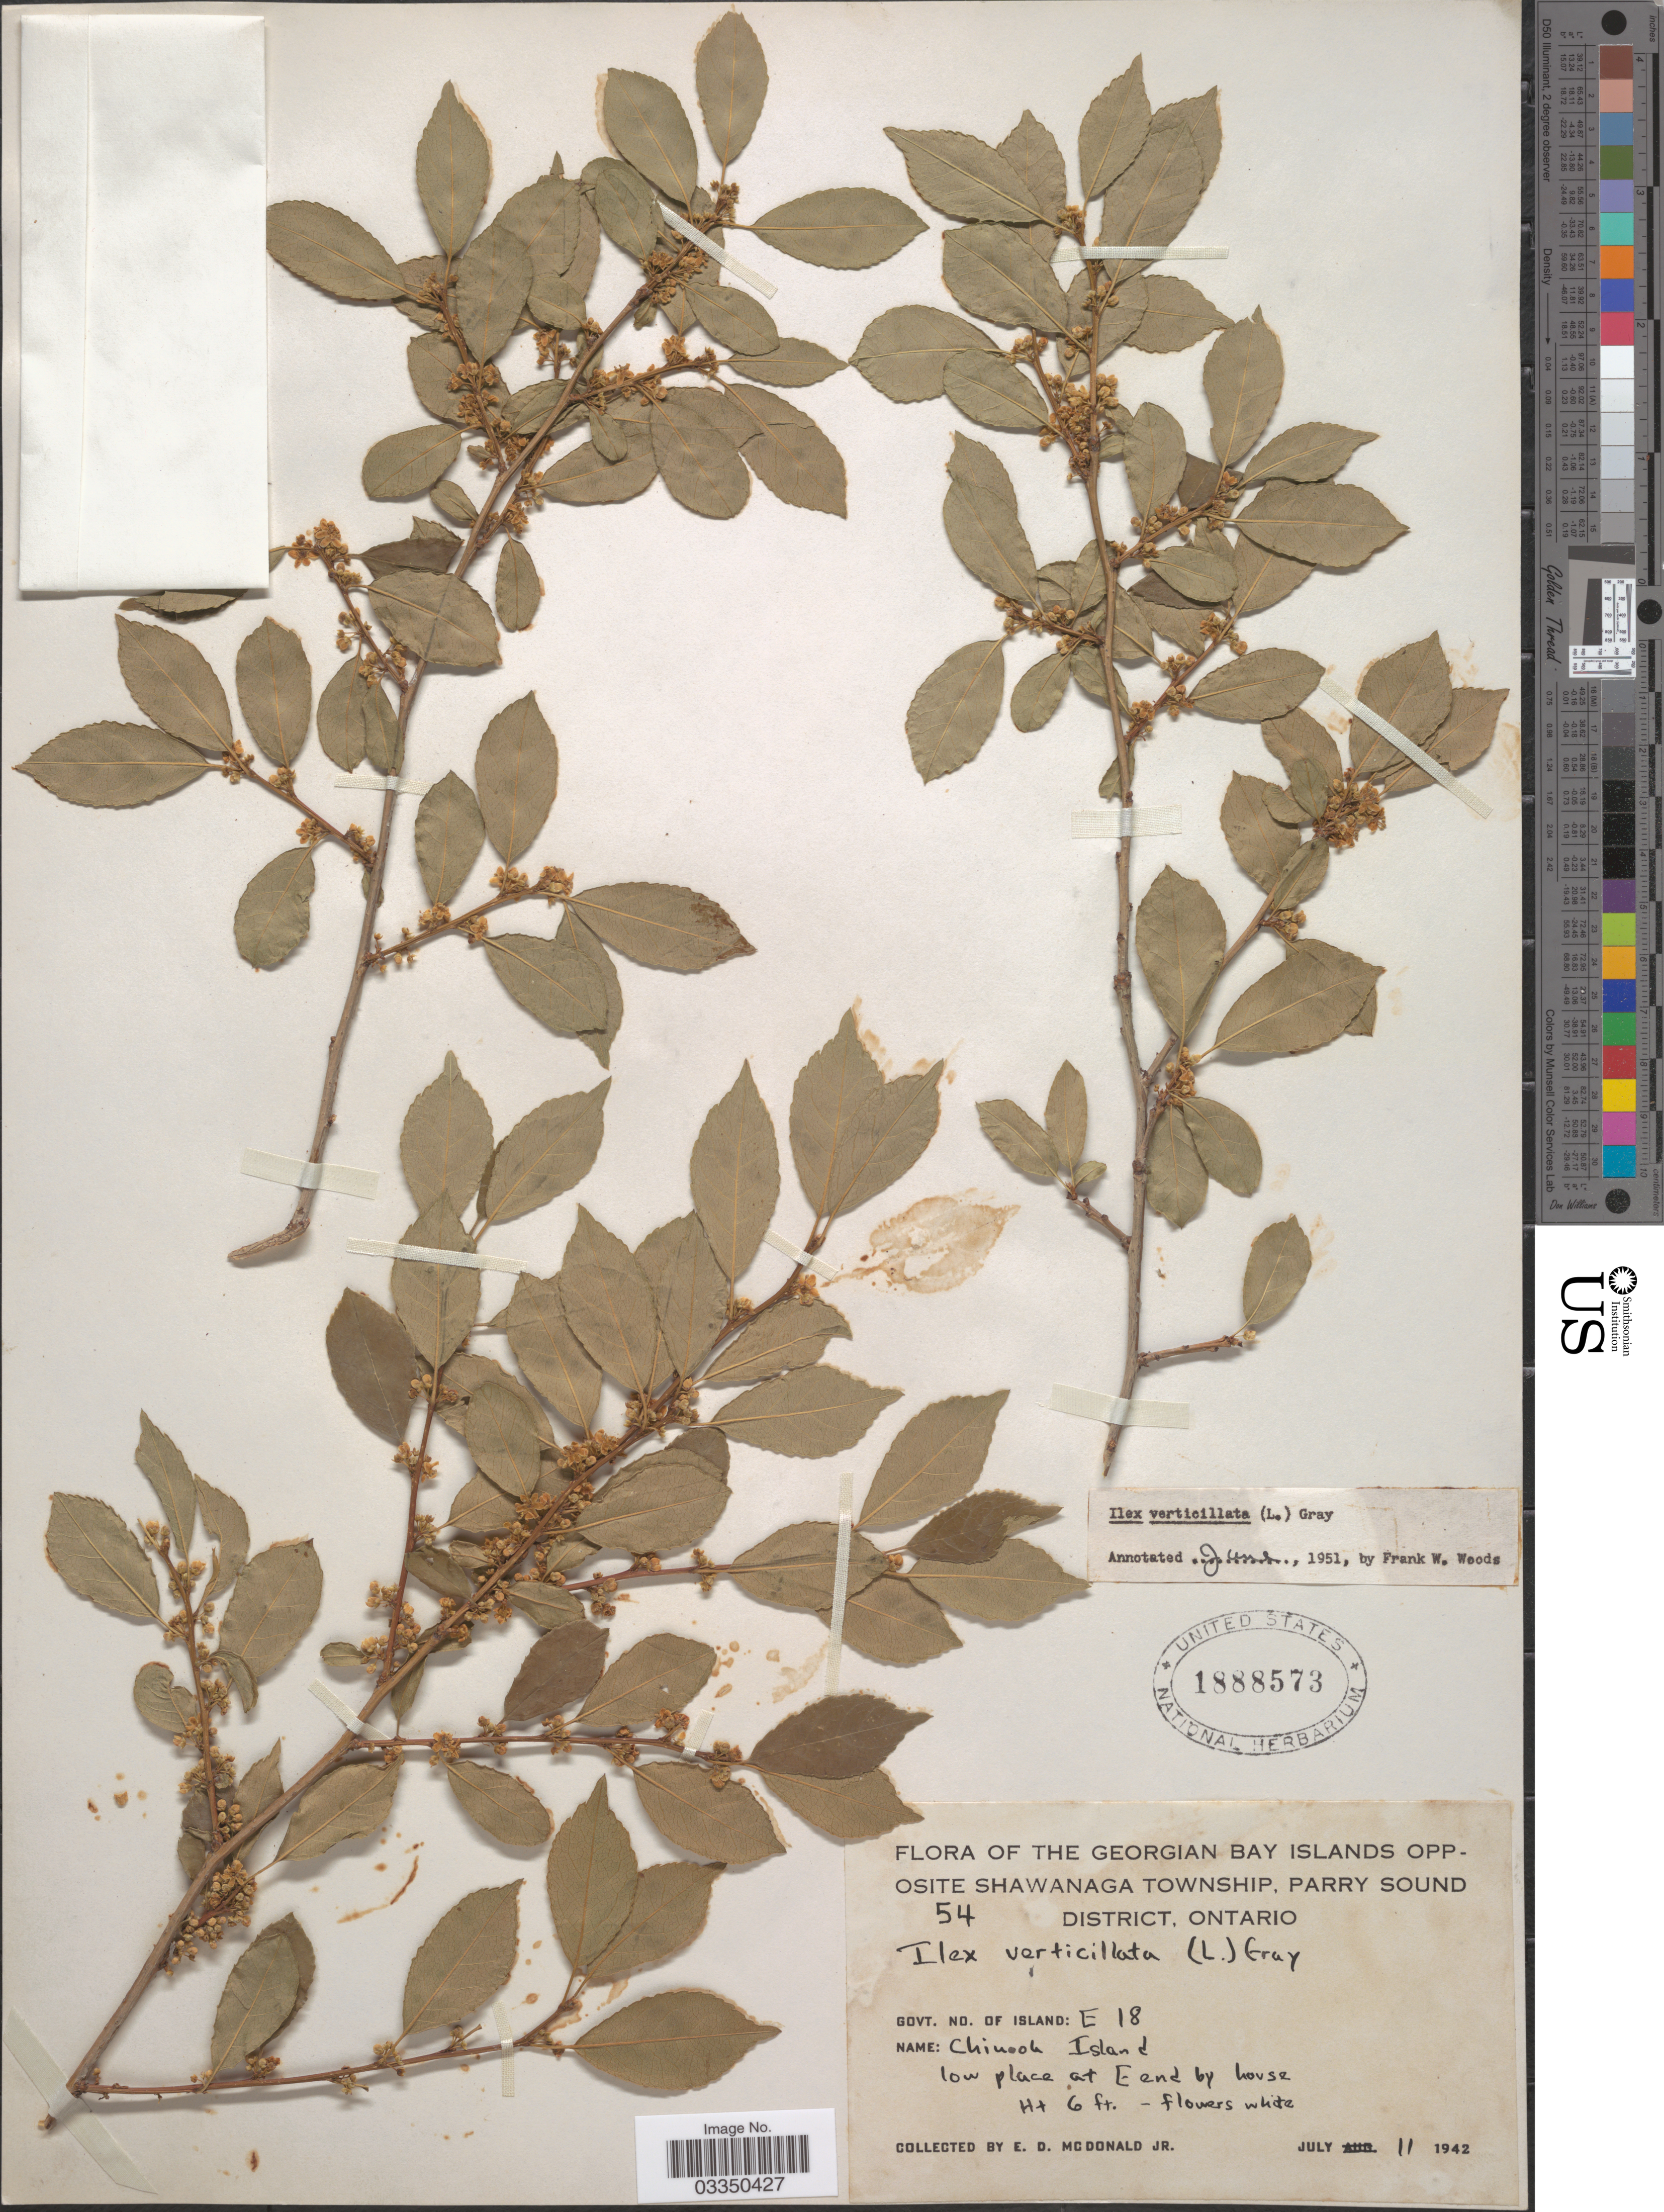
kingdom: Plantae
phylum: Tracheophyta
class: Magnoliopsida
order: Aquifoliales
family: Aquifoliaceae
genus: Ilex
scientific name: Ilex verticillata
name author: (L.) A. Gray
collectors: E. D. McDonald Jr.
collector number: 54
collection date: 1942-07-11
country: Canada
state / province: Ontario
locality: The Georgian Bay Islands opposites Shawanaga Township, Parry Sound District. Govt. No. of Island: E 18. Chinook Island low place at E end by house.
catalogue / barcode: US 1888573